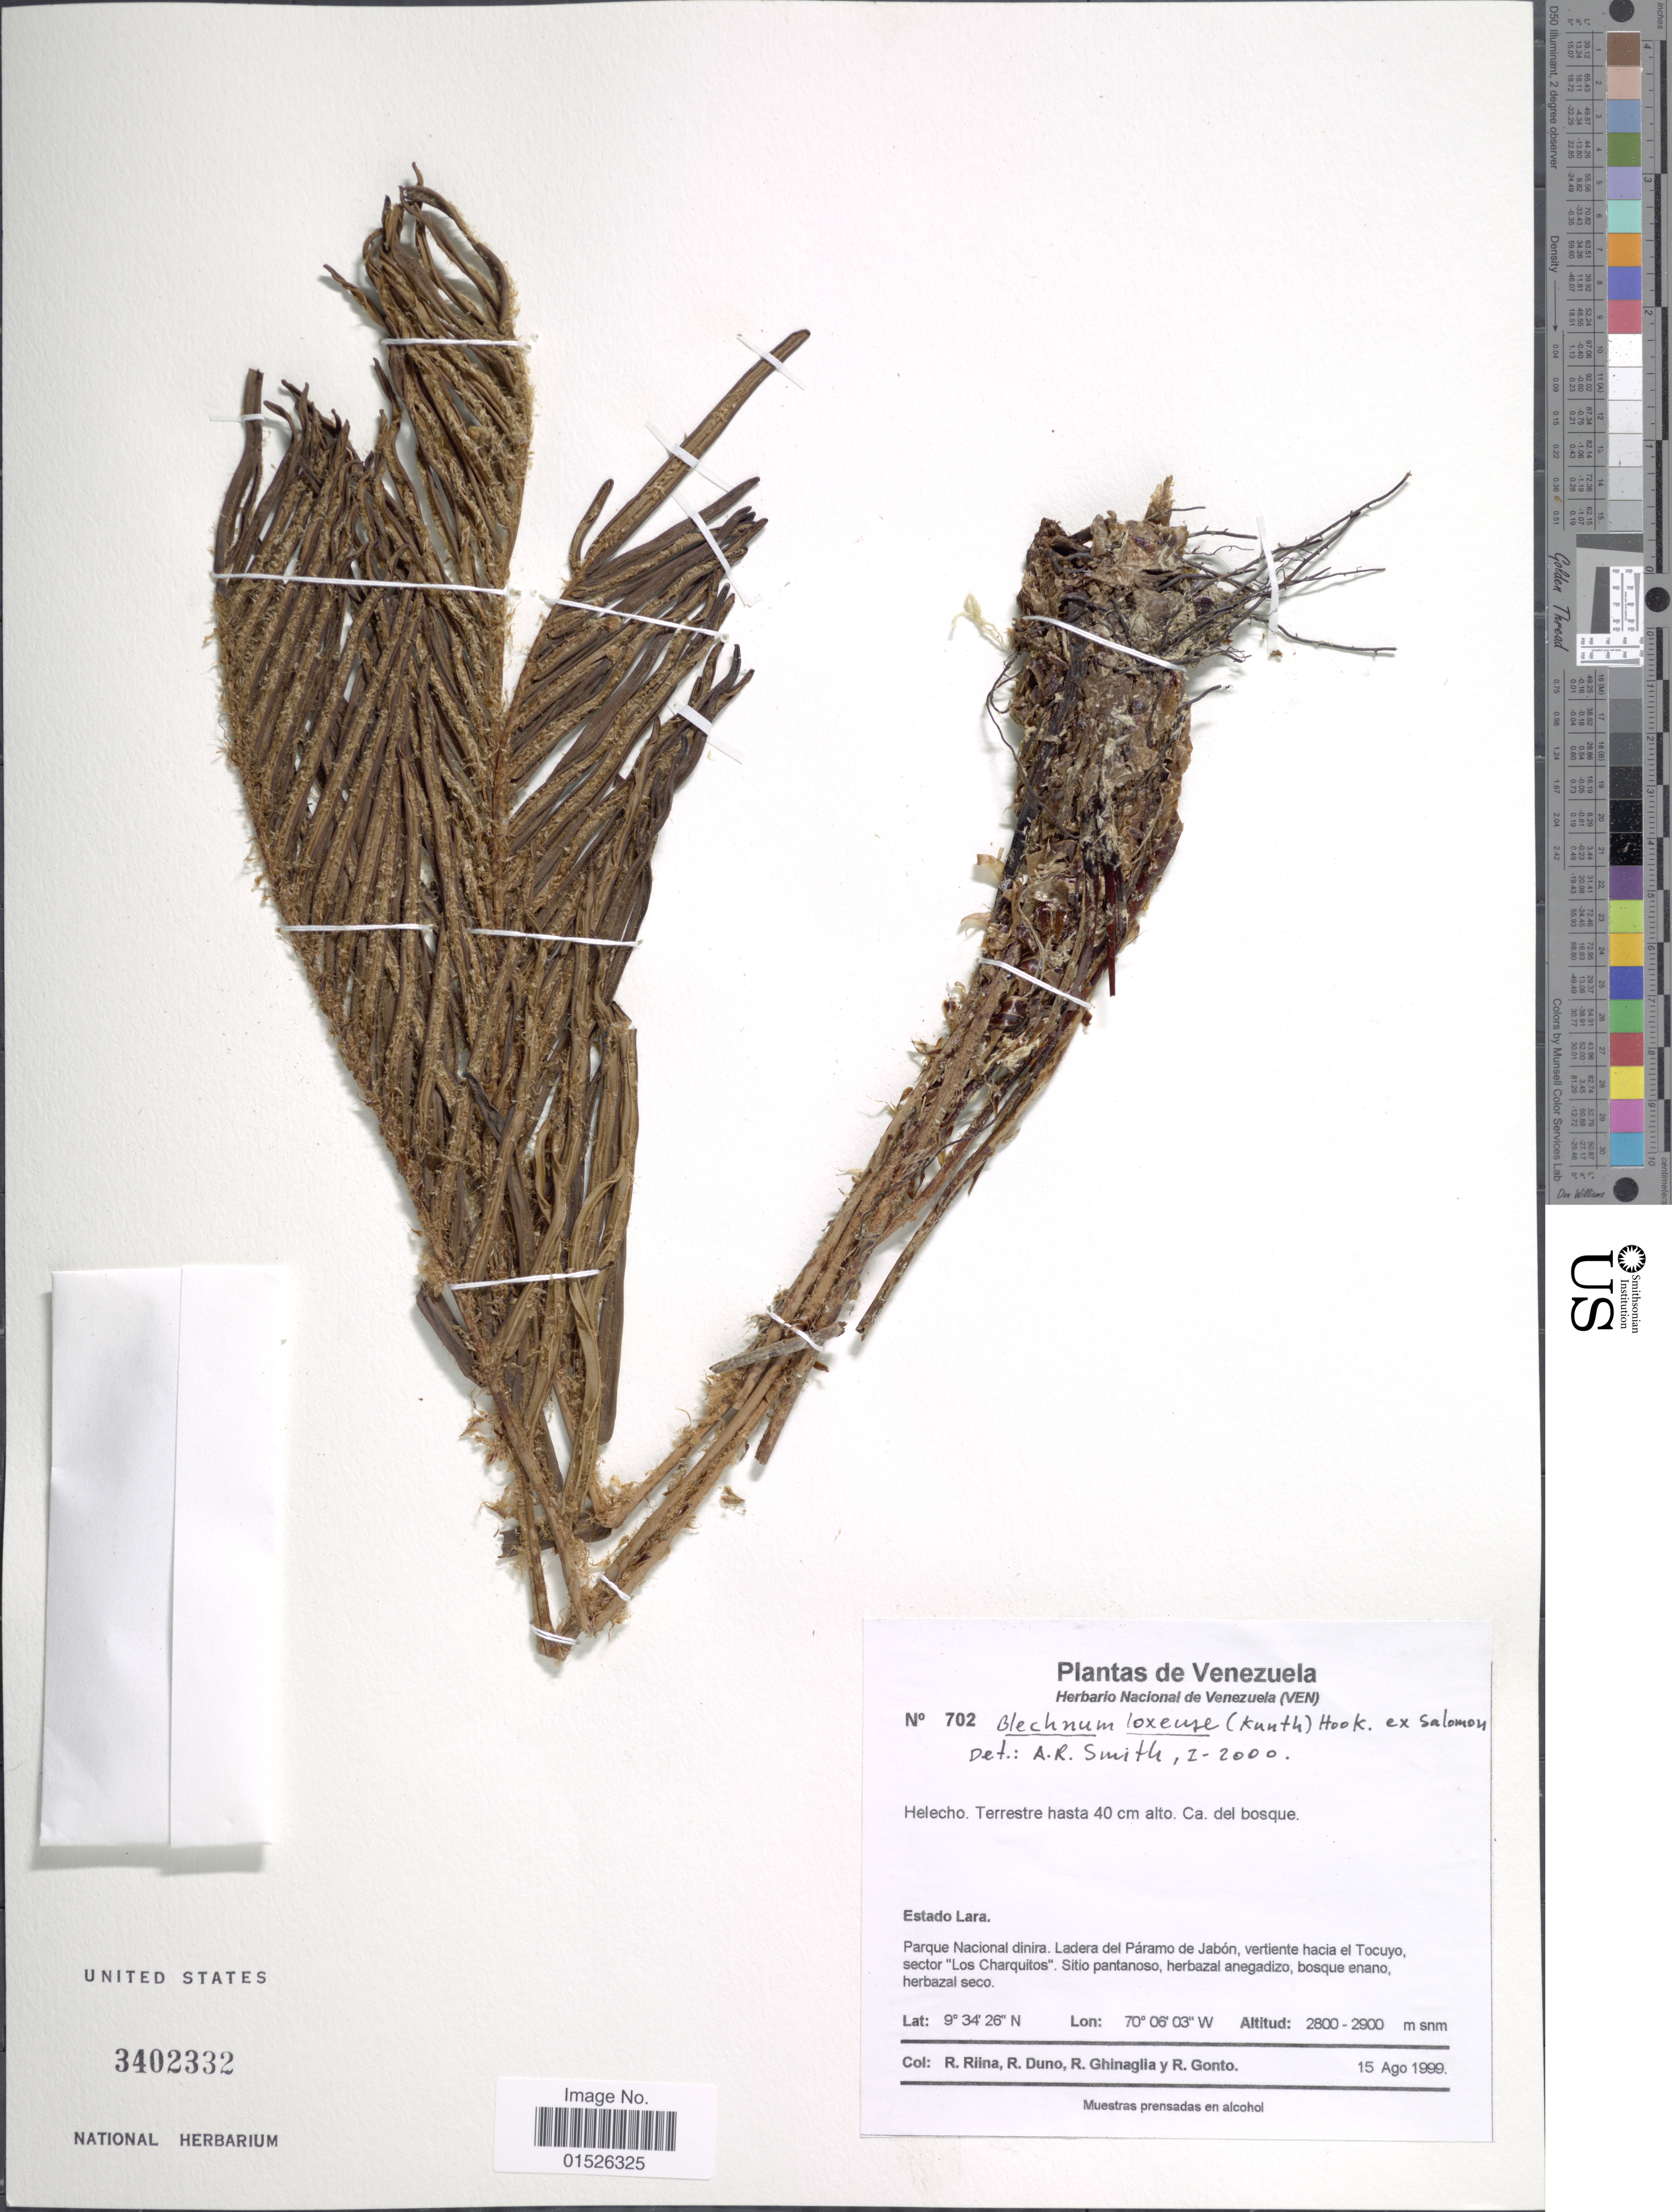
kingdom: Plantae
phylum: Tracheophyta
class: Polypodiopsida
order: Polypodiales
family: Blechnaceae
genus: Blechnum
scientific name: Blechnum loxense var. loxense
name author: (Kunth) Hook. ex Salomon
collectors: R. Riina, R. Duno de Stefano, R. Ghinaglia & R. Gonto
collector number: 702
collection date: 1999-08-15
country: Venezuela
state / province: Lara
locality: Venezuela, Estado Lara, Parque Nacional dinira. Ladera del Paramo de Jabon, vertiente hacia el Tocuyo sector"Los Charquitos". Sitio pantanoso, herbazal anegadizo.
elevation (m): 2800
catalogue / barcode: US 3402332